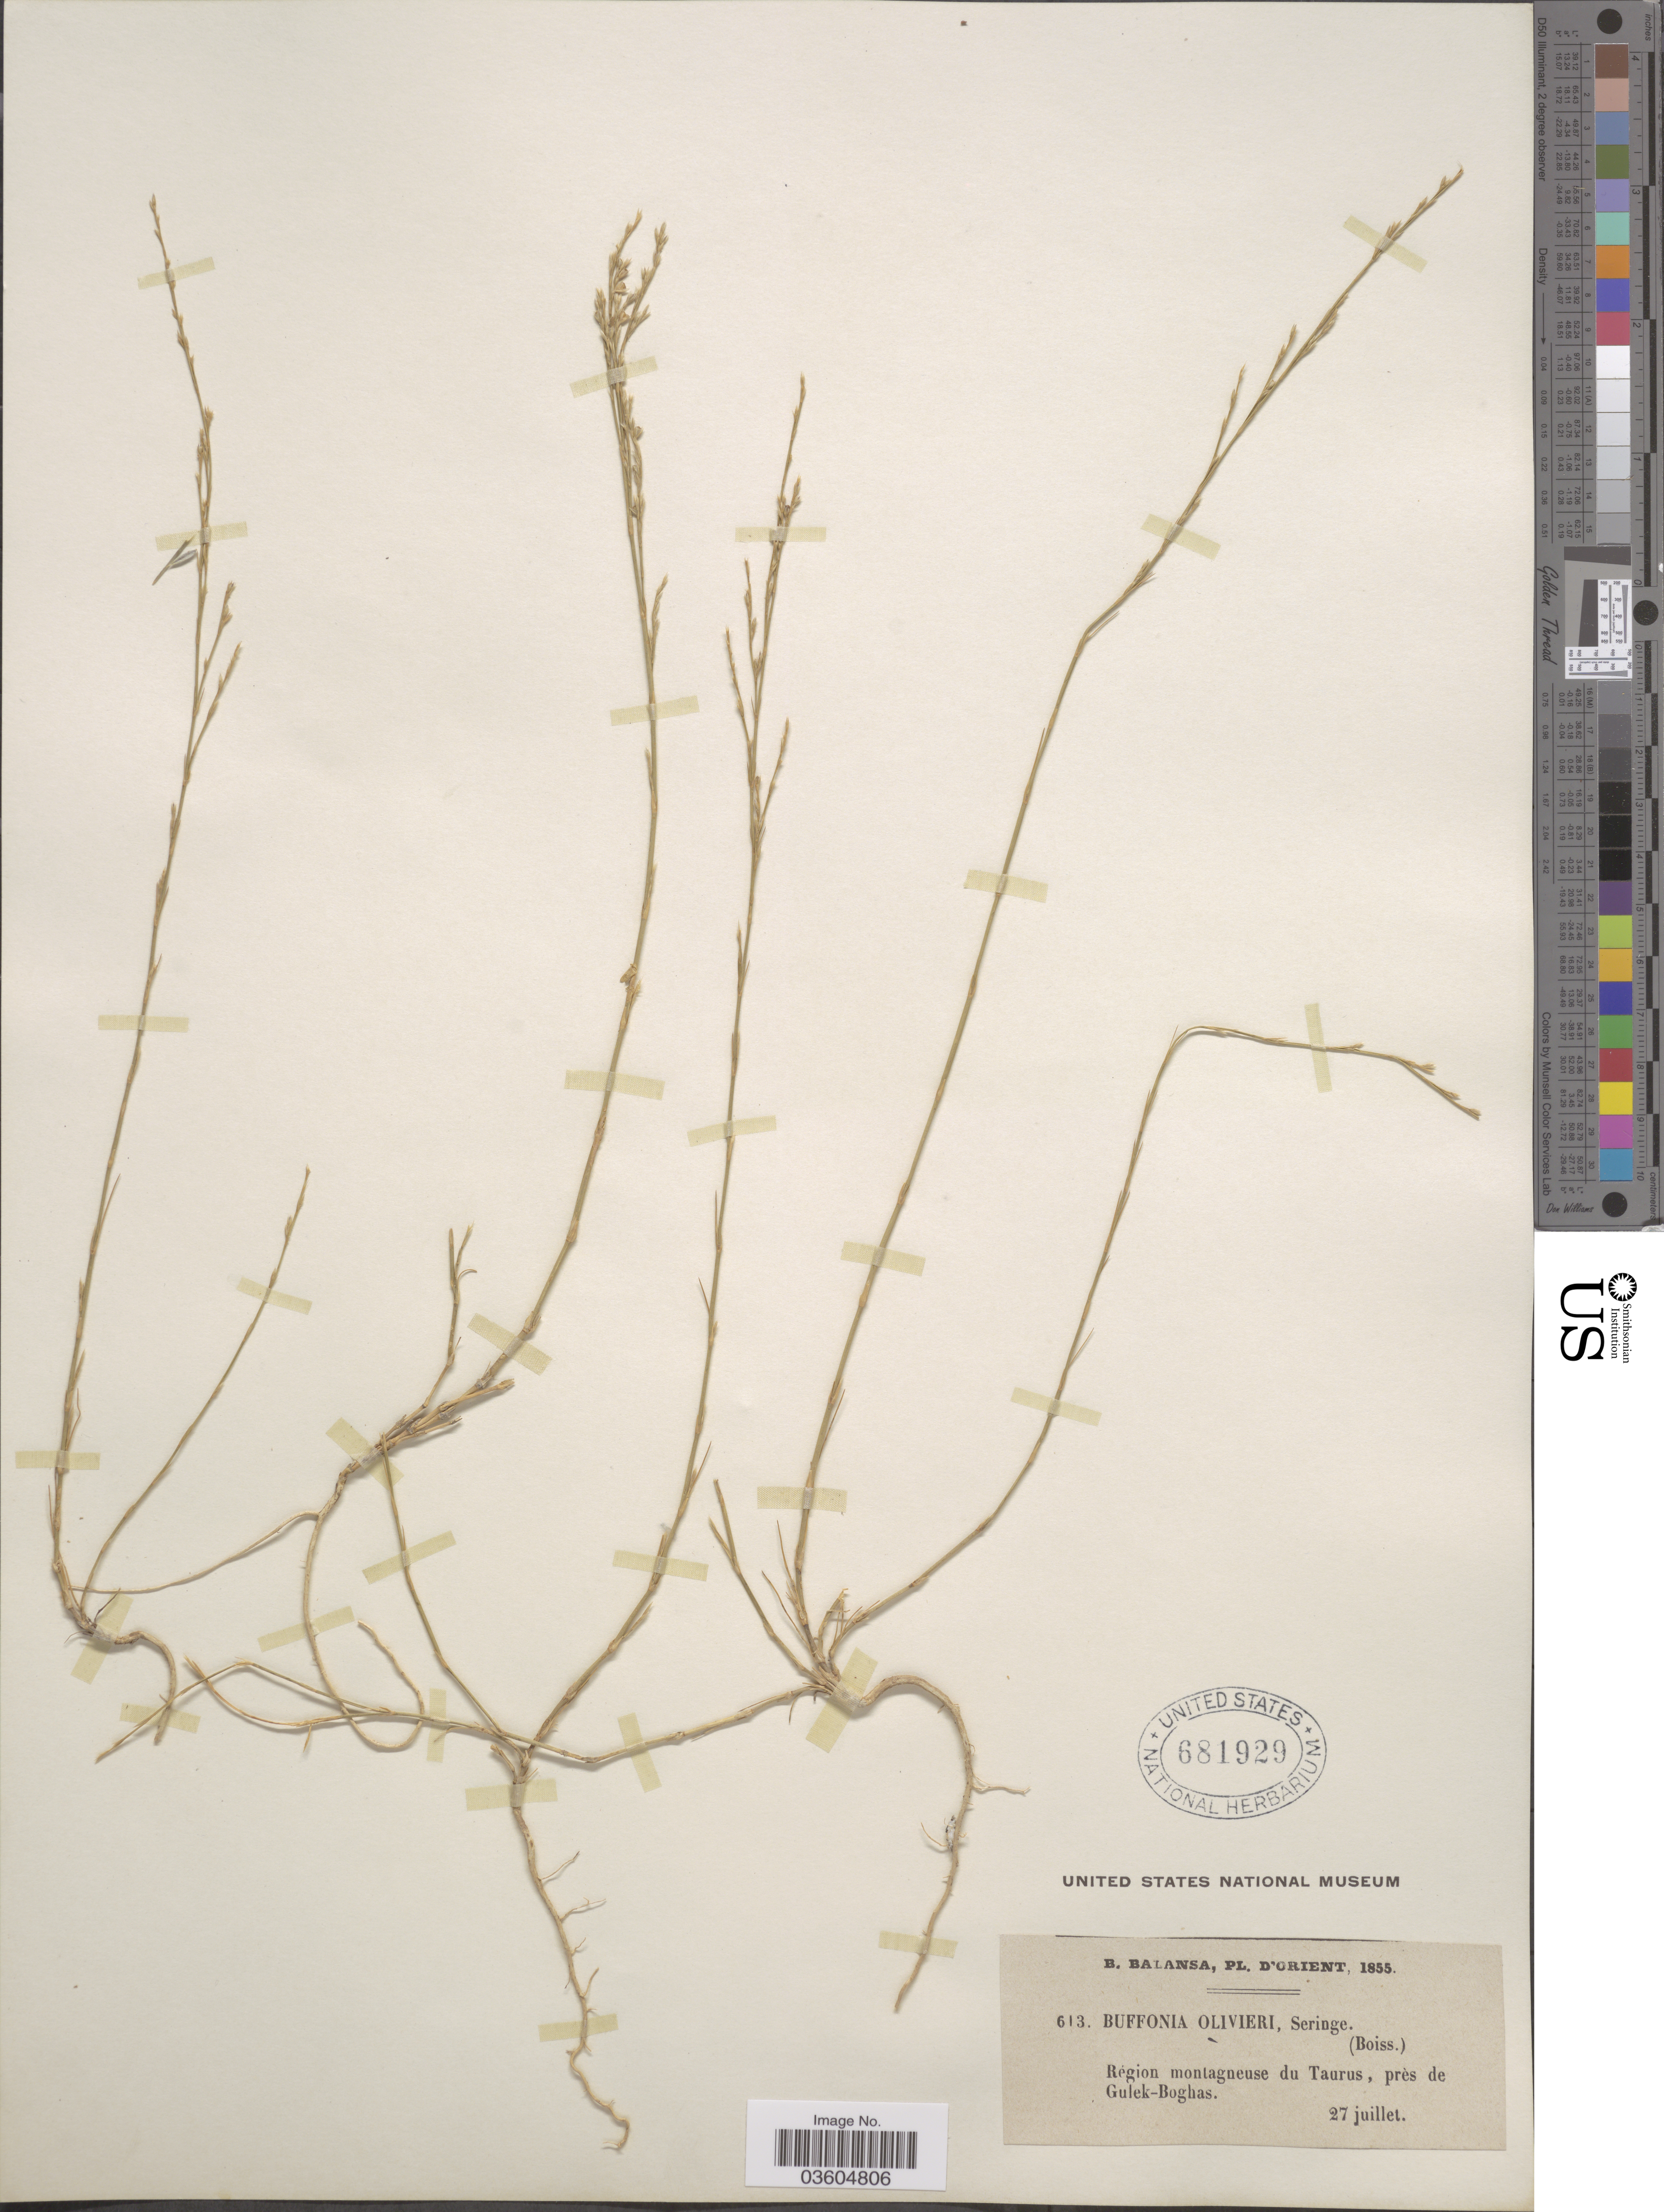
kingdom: Plantae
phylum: Tracheophyta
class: Magnoliopsida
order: Caryophyllales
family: Caryophyllaceae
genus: Bufonia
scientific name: Bufonia oliveriana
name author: Ser.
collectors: B. Balansa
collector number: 613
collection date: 1855-07-27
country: Turkey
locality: D'Orient. Région montagneuse du Taurus, près de Gulek-Boghas.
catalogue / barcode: US 681929